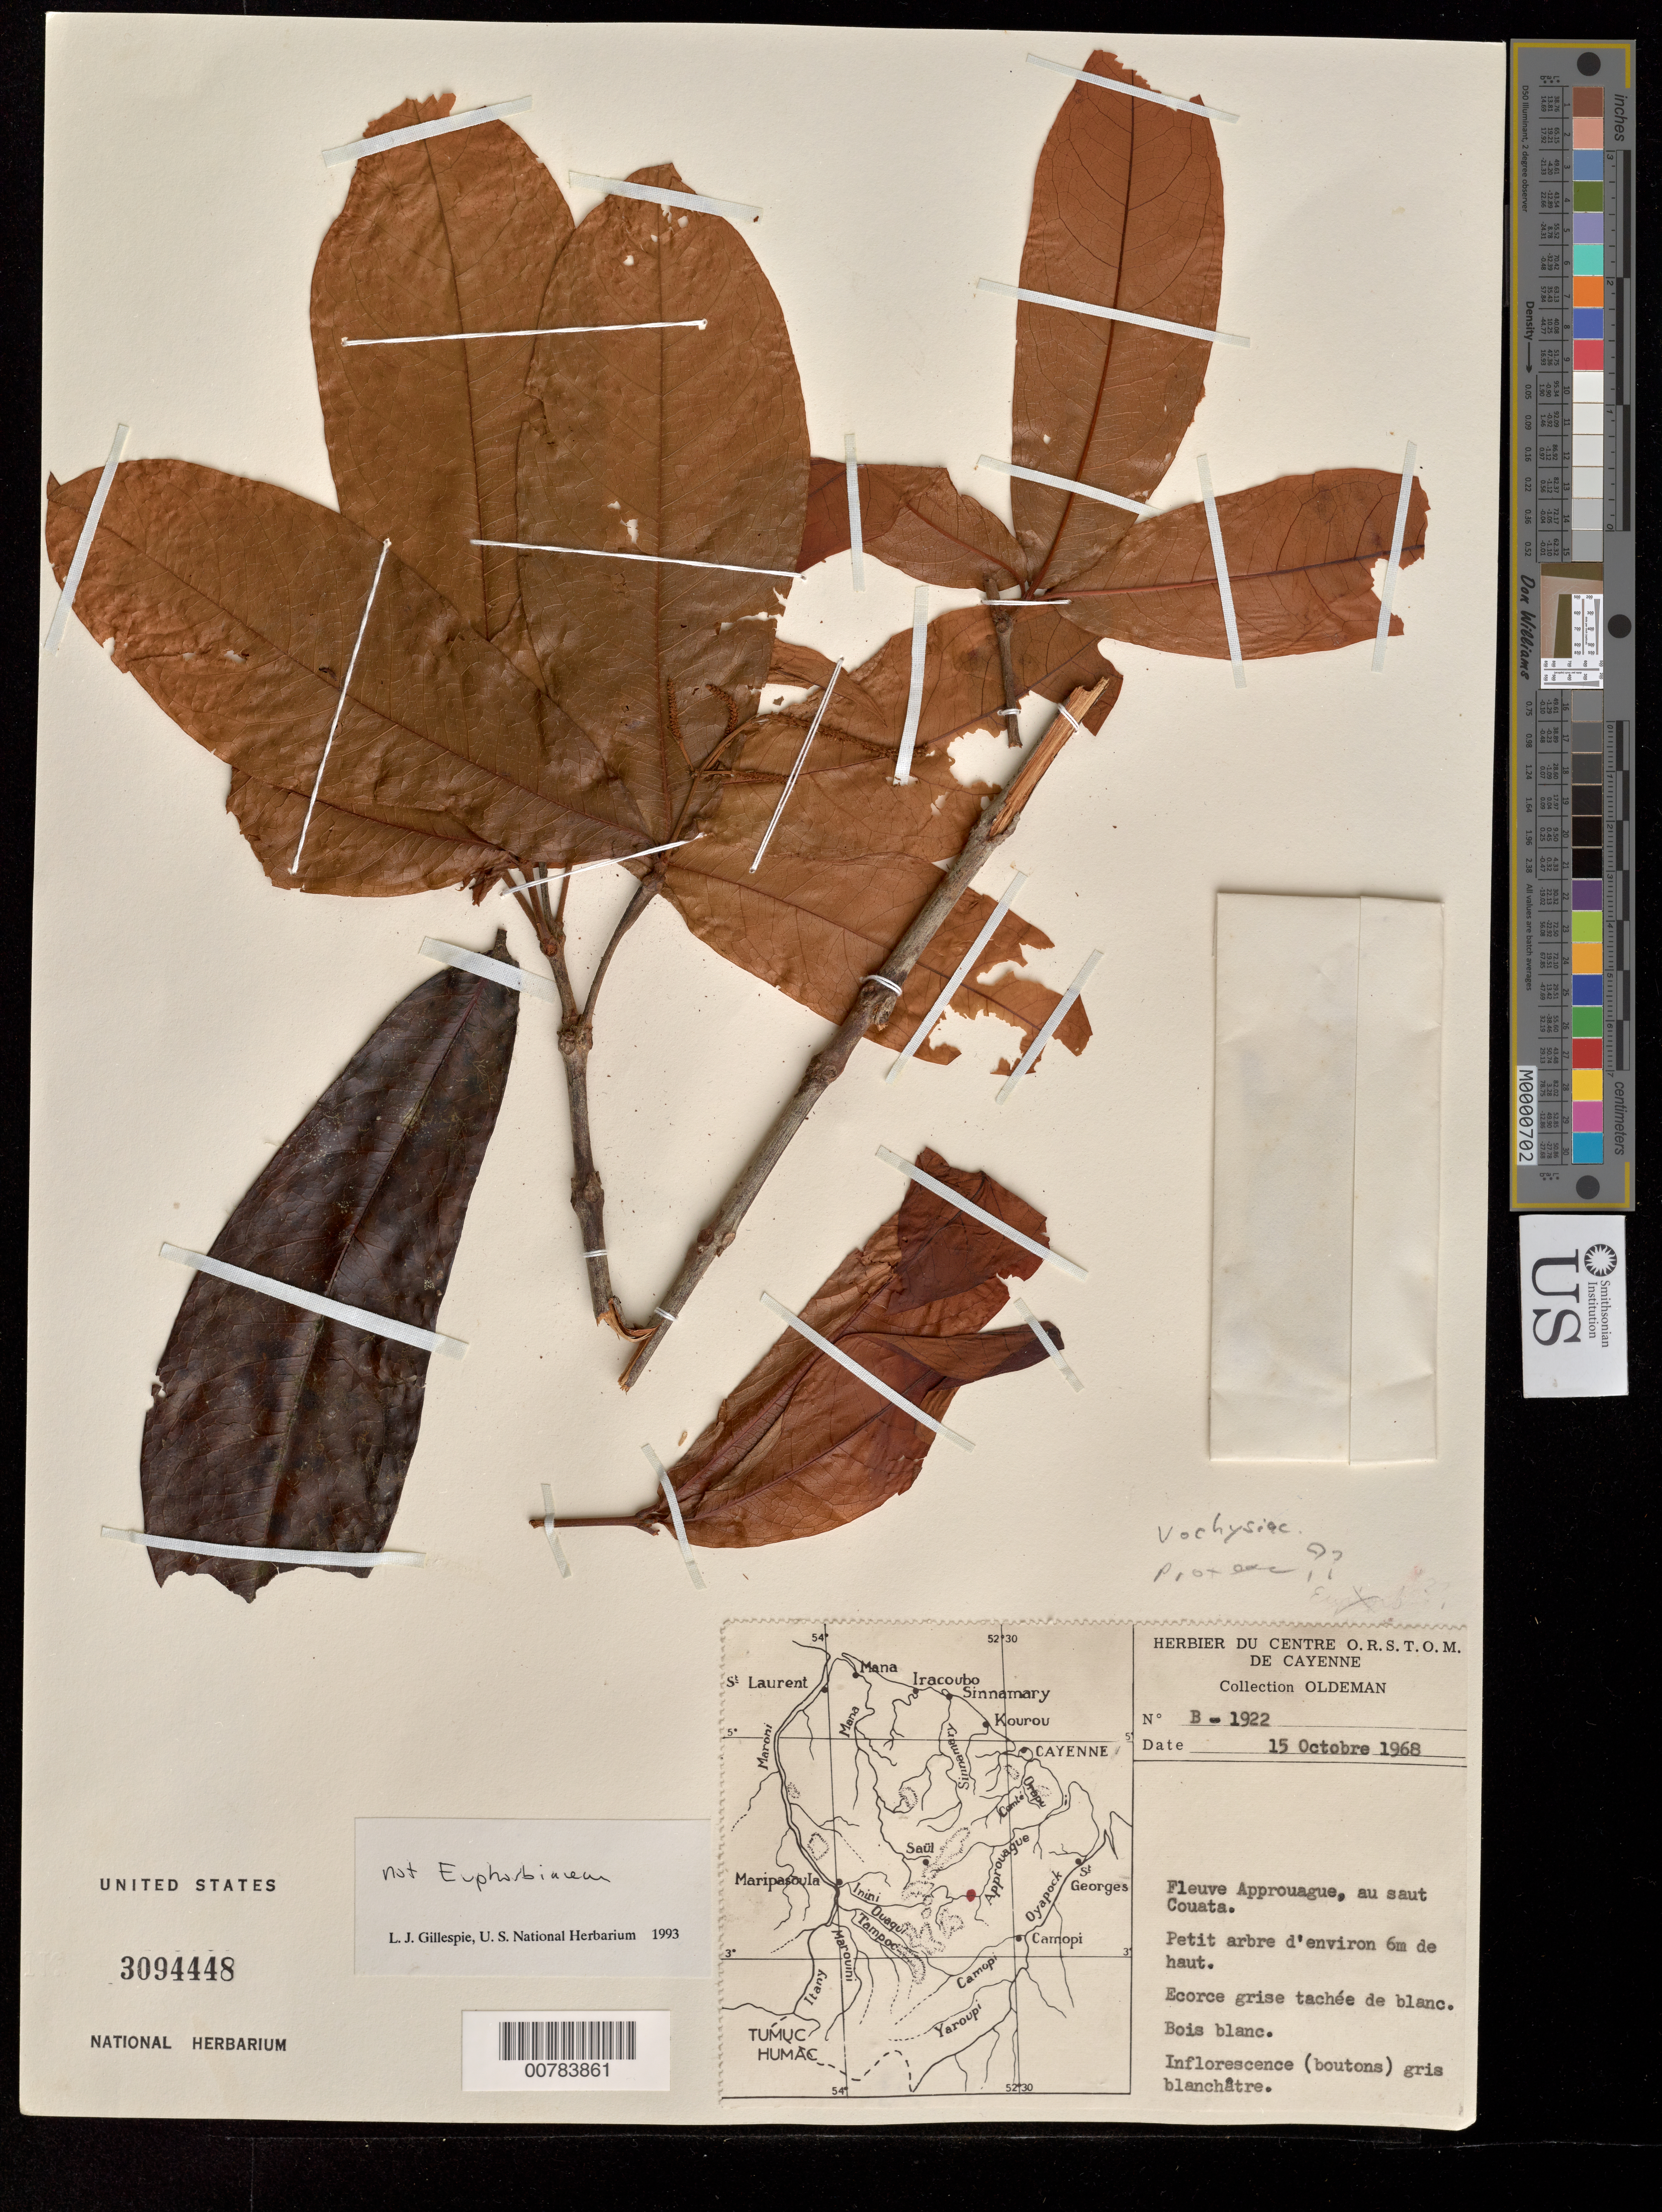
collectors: R. Oldeman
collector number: B 1922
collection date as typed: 15-Oct-68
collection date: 1968-10-15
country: French Guiana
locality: Approuague R., au Saut Couata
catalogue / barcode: US 3094448